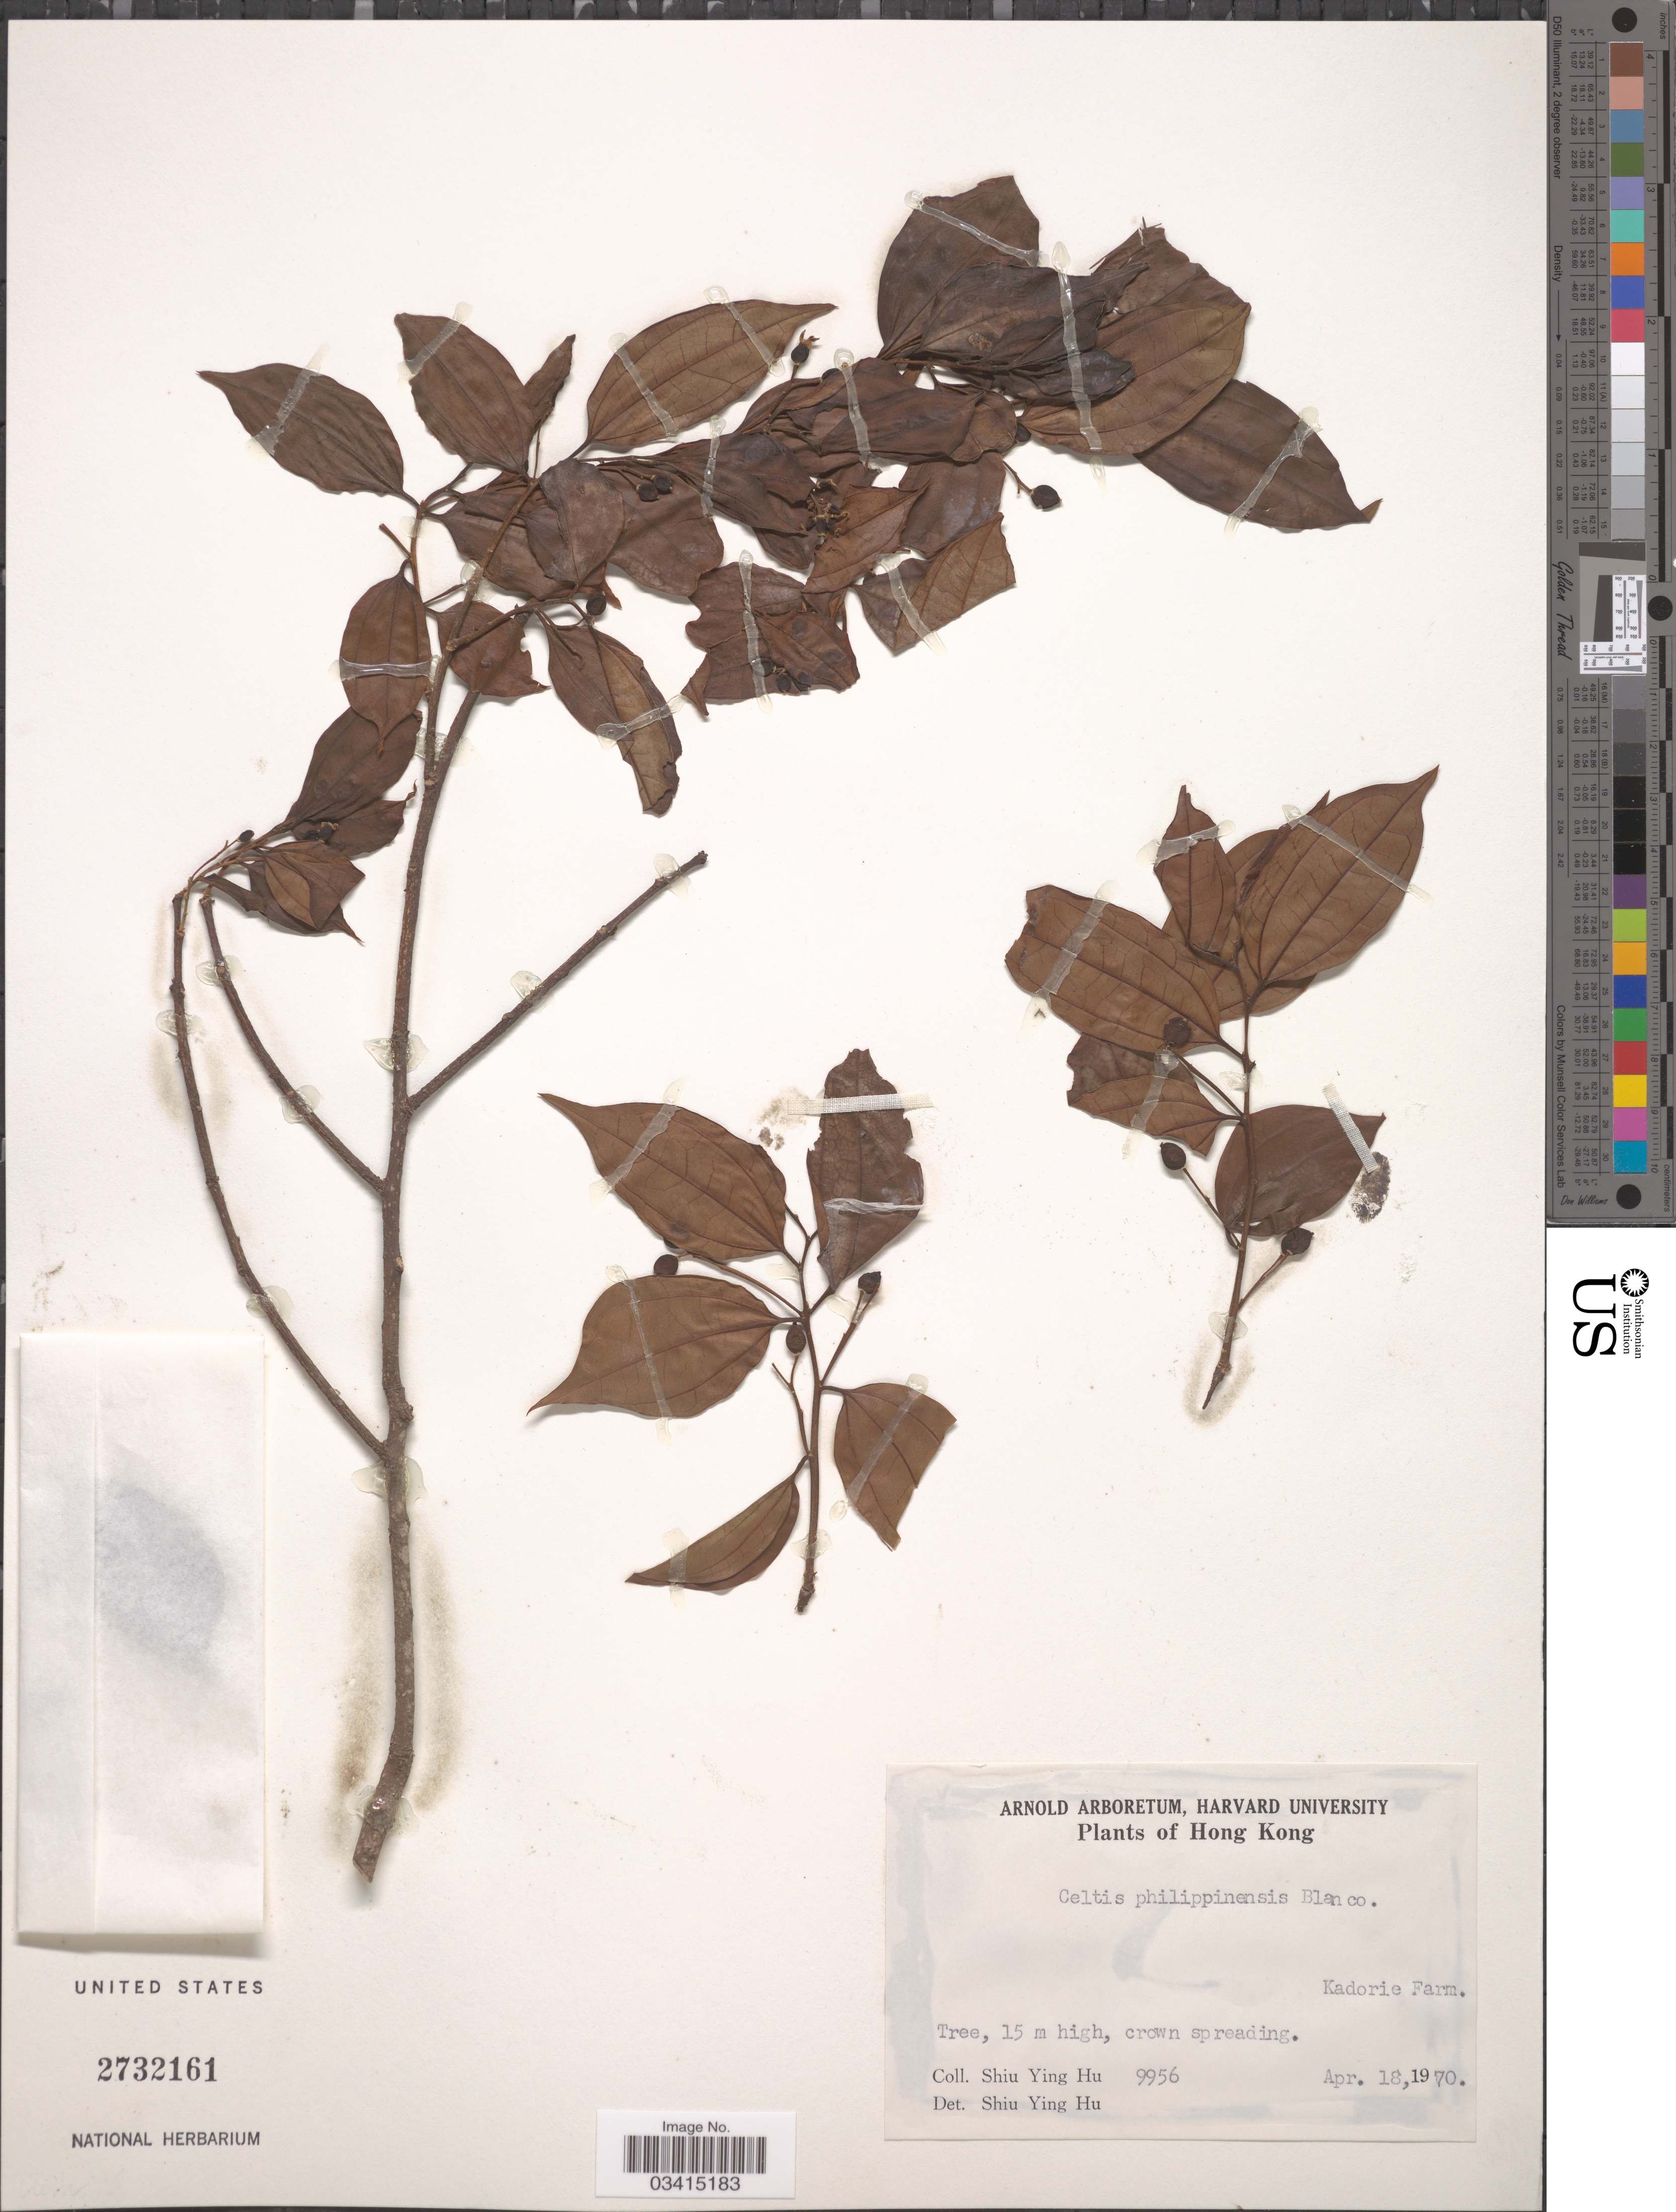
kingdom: Plantae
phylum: Tracheophyta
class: Magnoliopsida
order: Rosales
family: Cannabaceae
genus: Celtis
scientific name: Celtis philippensis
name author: Blanco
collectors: S. Y. Hu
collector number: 9956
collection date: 1970-04-18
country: China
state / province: Hong Kong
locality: Kadorie Farm.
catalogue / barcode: US 2732161